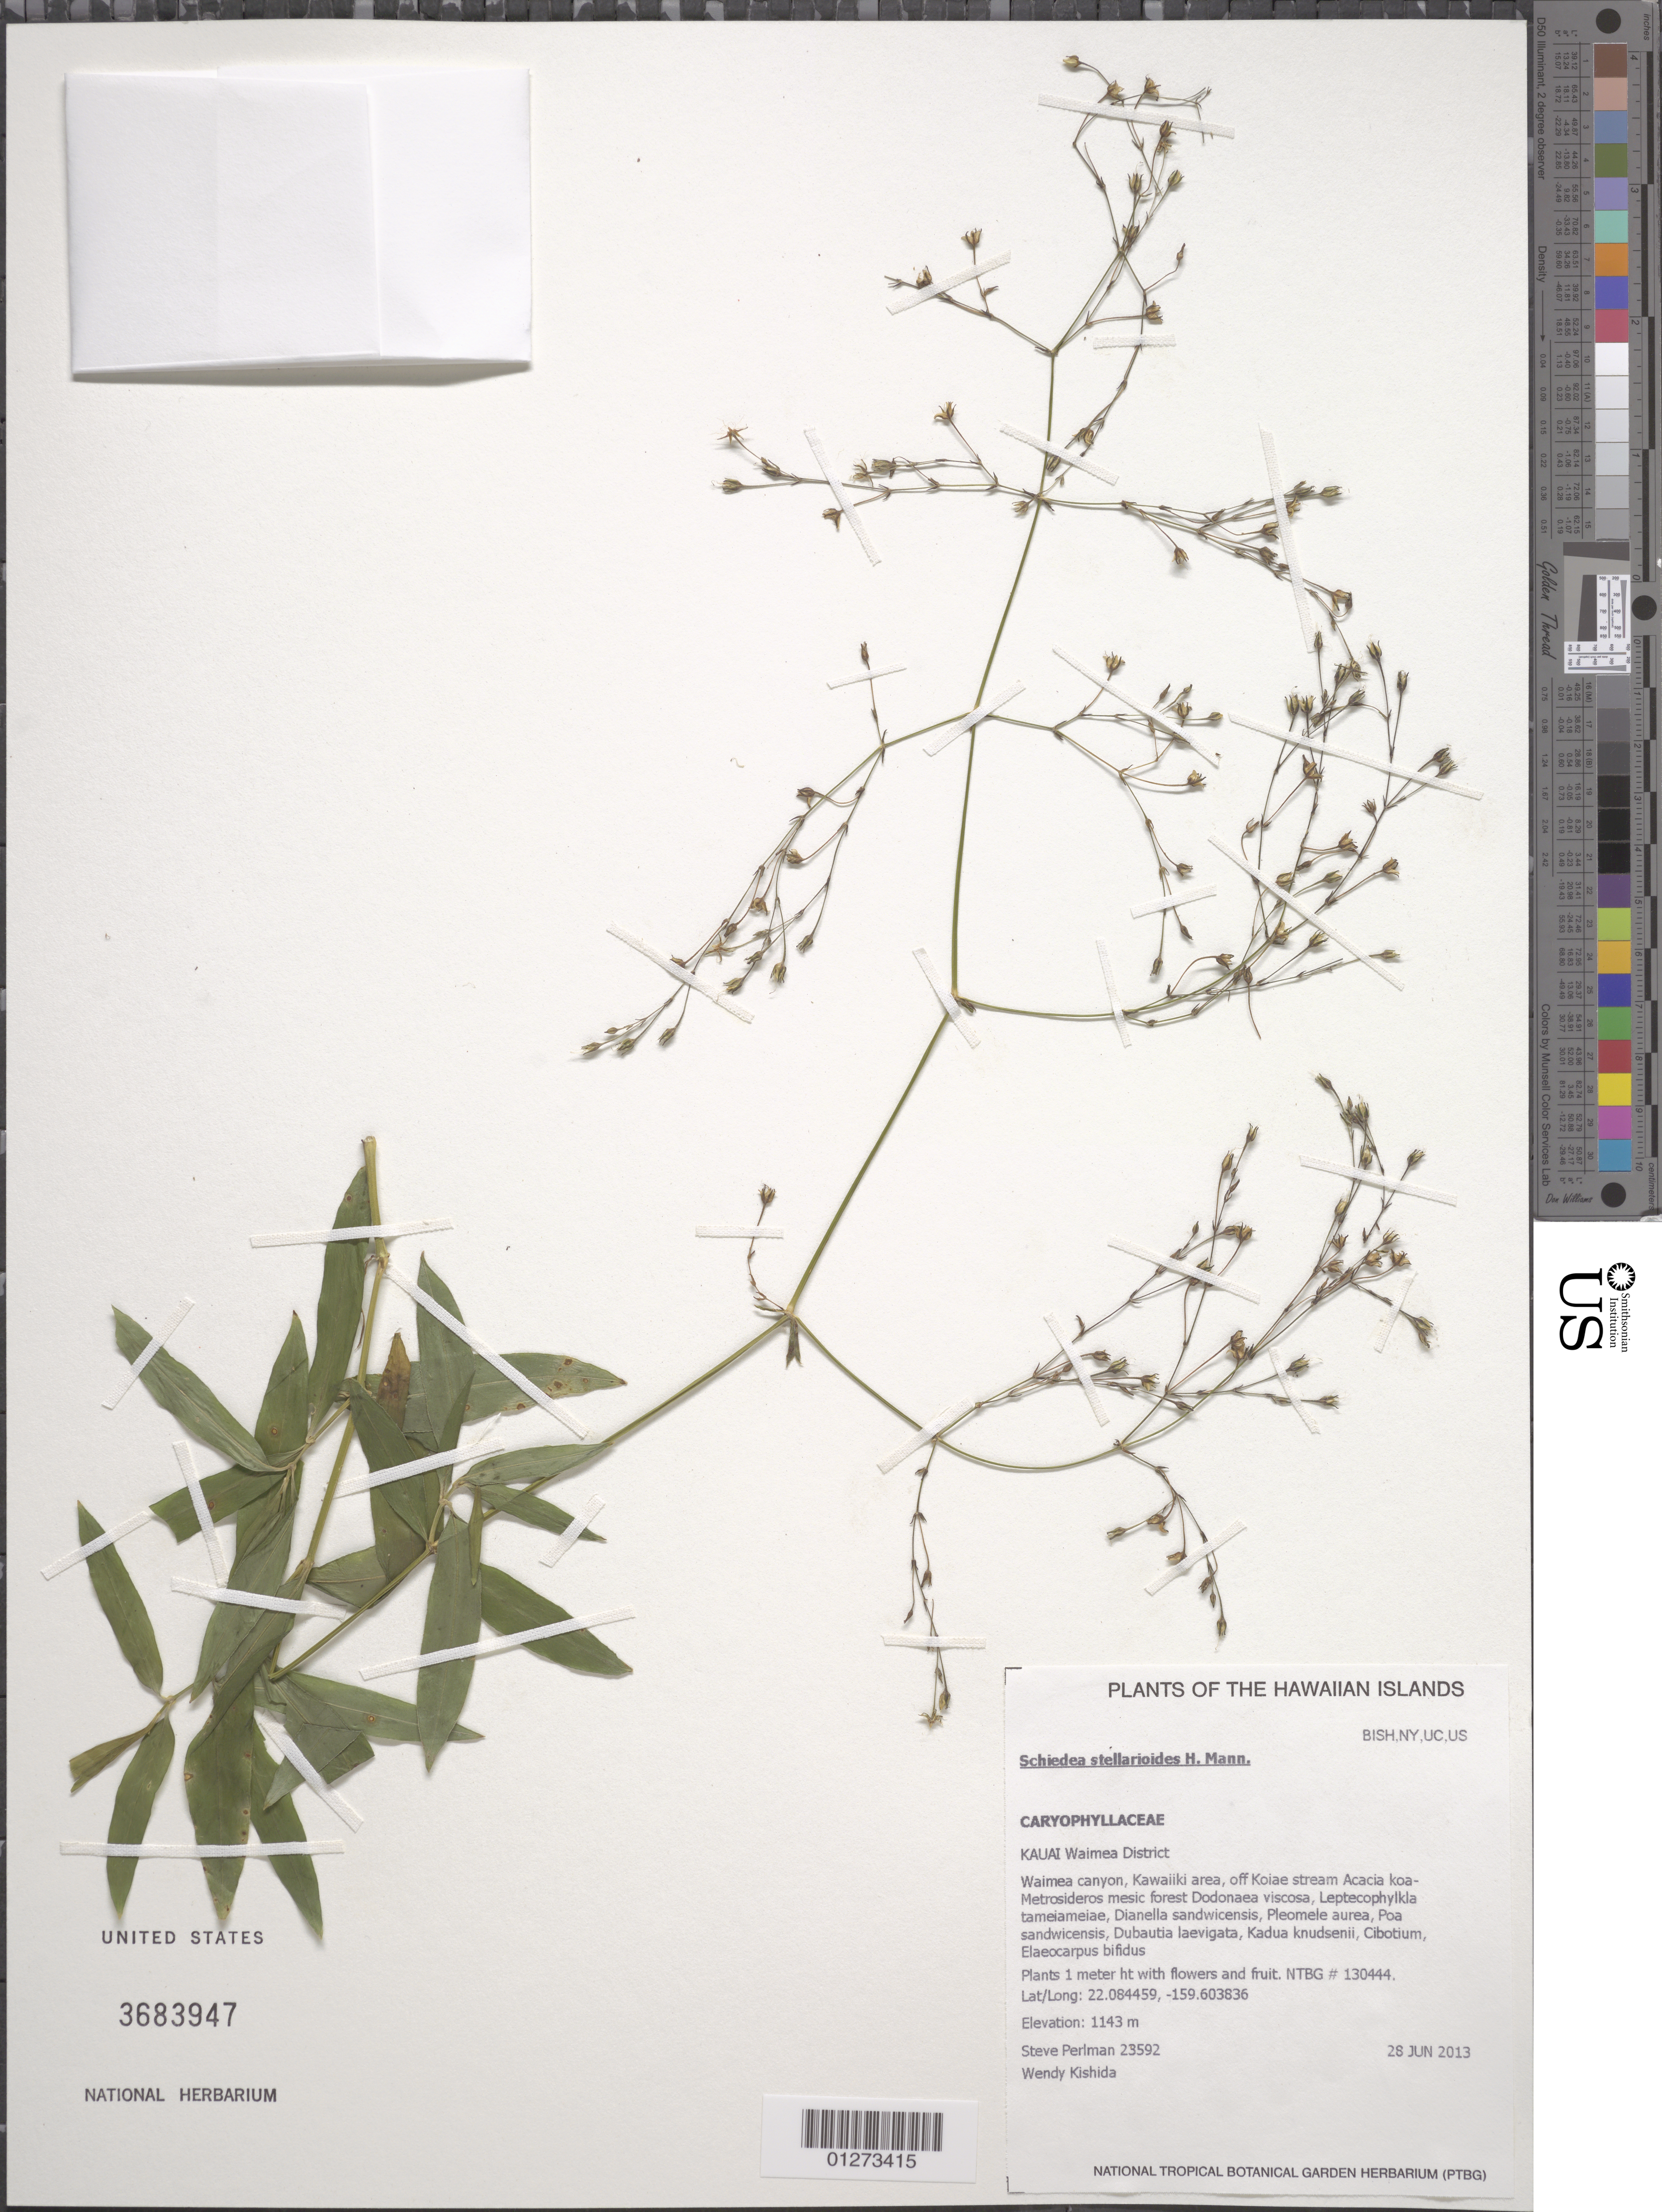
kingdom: Plantae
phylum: Tracheophyta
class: Magnoliopsida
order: Caryophyllales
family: Caryophyllaceae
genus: Schiedea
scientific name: Schiedea stellarioides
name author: H. Mann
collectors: S. P. Perlman & W. Kishida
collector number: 23592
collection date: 2013-06-28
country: United States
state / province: Hawaii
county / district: Kauai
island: Kaua'i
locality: Waimea District, Waimea Canyon, Kawaiiki area, off Koiae stream.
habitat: Mesic forest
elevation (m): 1143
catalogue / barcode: US 3683947